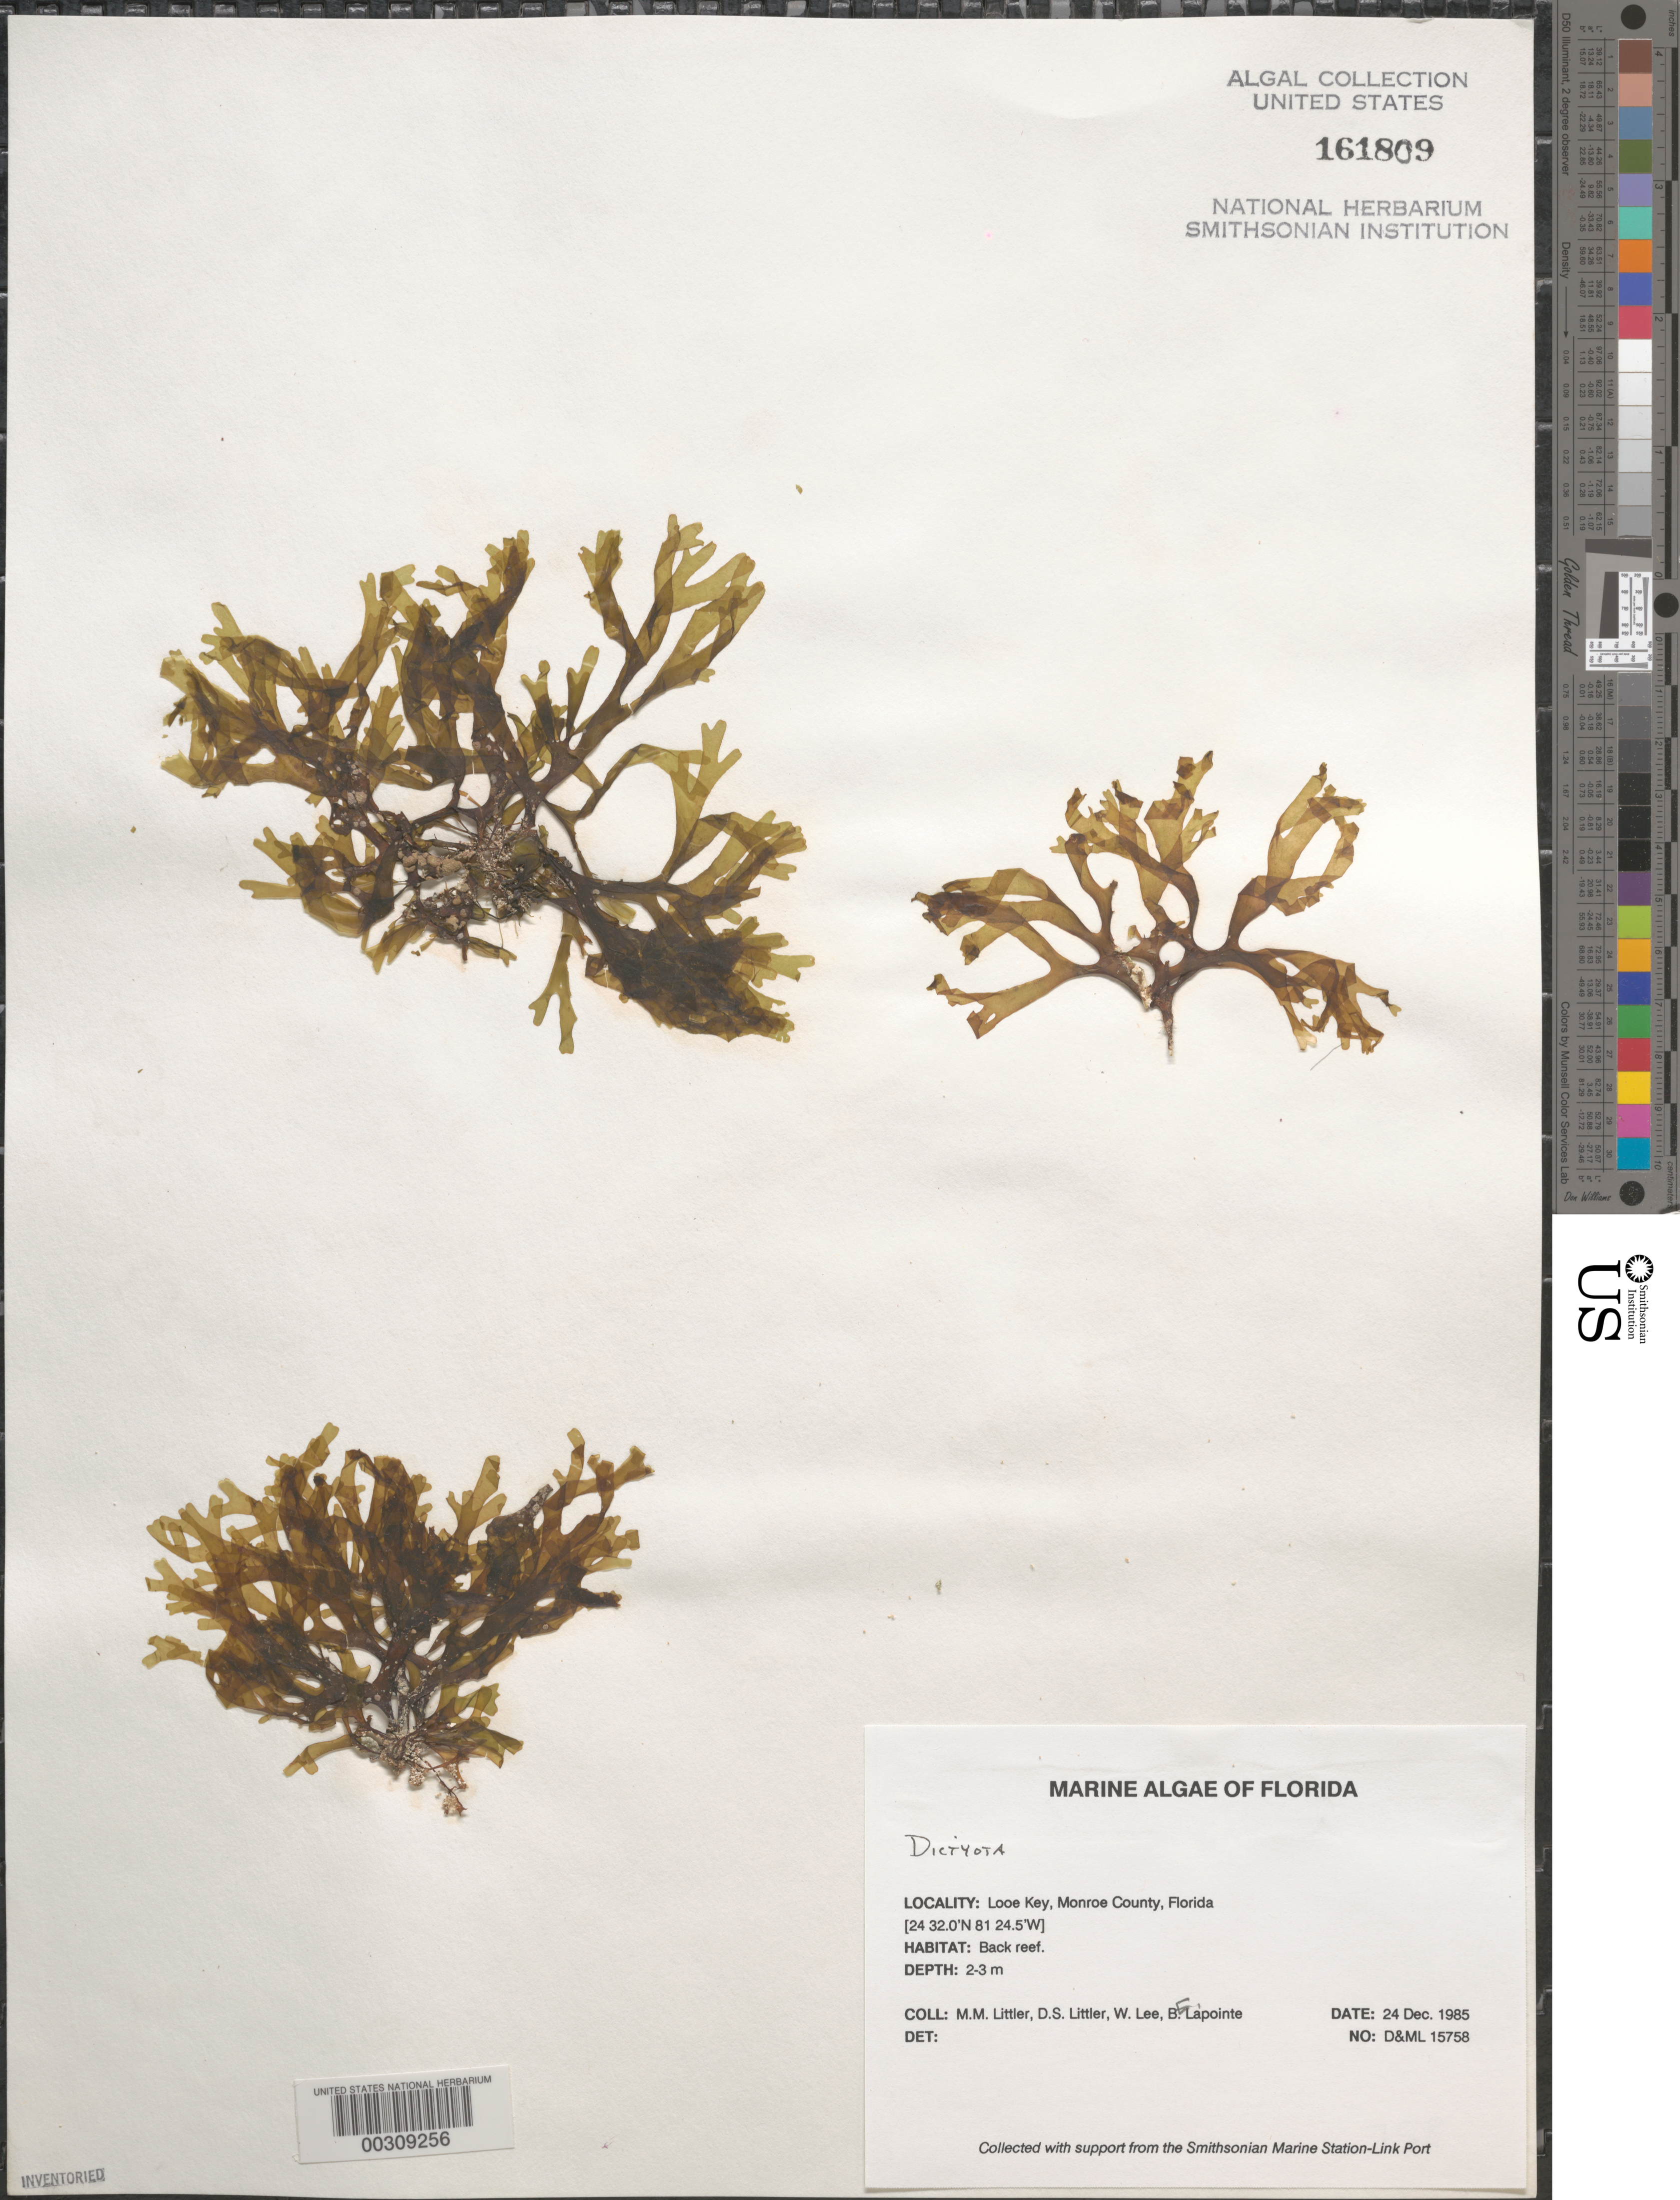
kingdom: Chromista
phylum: Ochrophyta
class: Phaeophyceae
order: Dictyotales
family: Dictyotaceae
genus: Dictyota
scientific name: Dictyota sp.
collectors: M. M. Littler, D. S. Littler, W. Lee & B. Lapointe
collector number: D&ML 15758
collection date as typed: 24 Dec 1985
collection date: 1985-12-24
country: United States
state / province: Florida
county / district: Monroe County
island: Looe Key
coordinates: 24 32.0' N, 81 24.5' W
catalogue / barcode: US 161809